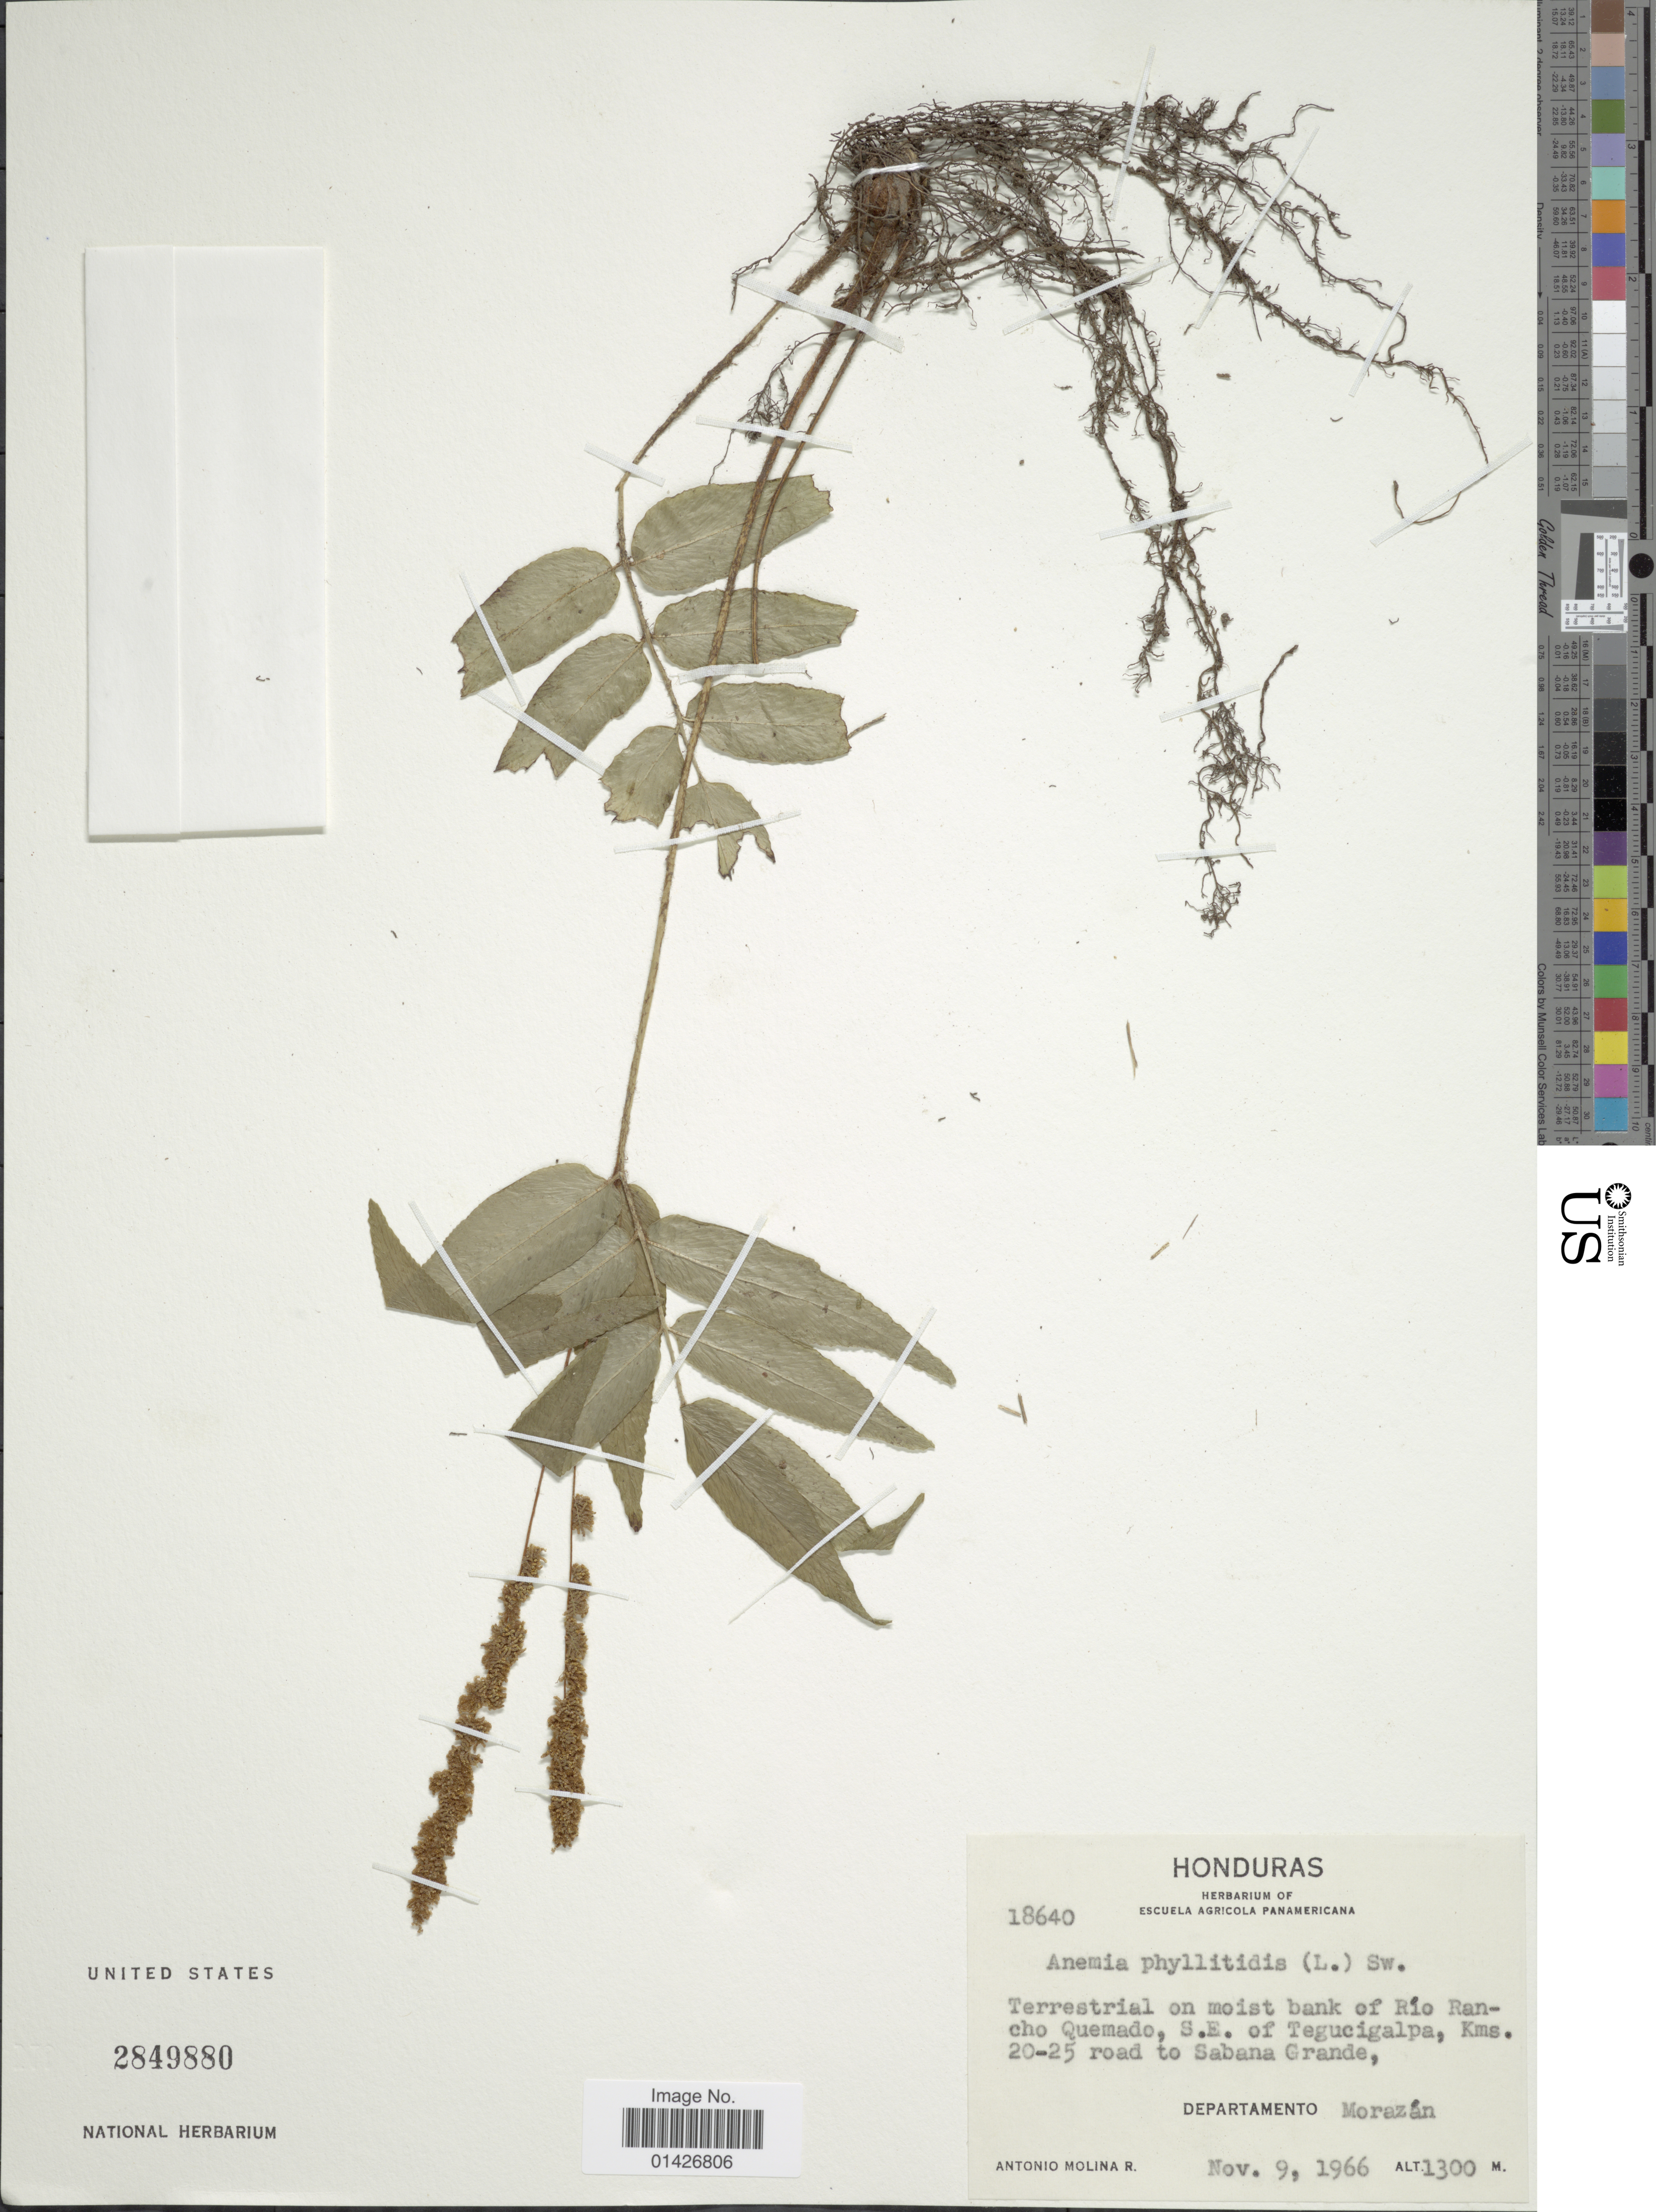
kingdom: Plantae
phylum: Tracheophyta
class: Polypodiopsida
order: Schizaeales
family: Anemiaceae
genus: Anemia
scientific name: Anemia phyllitidis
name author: (L.) Sw.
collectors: A. Molina R.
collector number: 18640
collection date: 1966-11-09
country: Honduras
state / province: Fco. Morazán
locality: Terrestial on moist bank of Río Rancho Quemado, S.E. of tegucigalpa, Kms 20-25 road to Sabana Grande,Departamento Morazán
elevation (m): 1300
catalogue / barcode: US 2849880